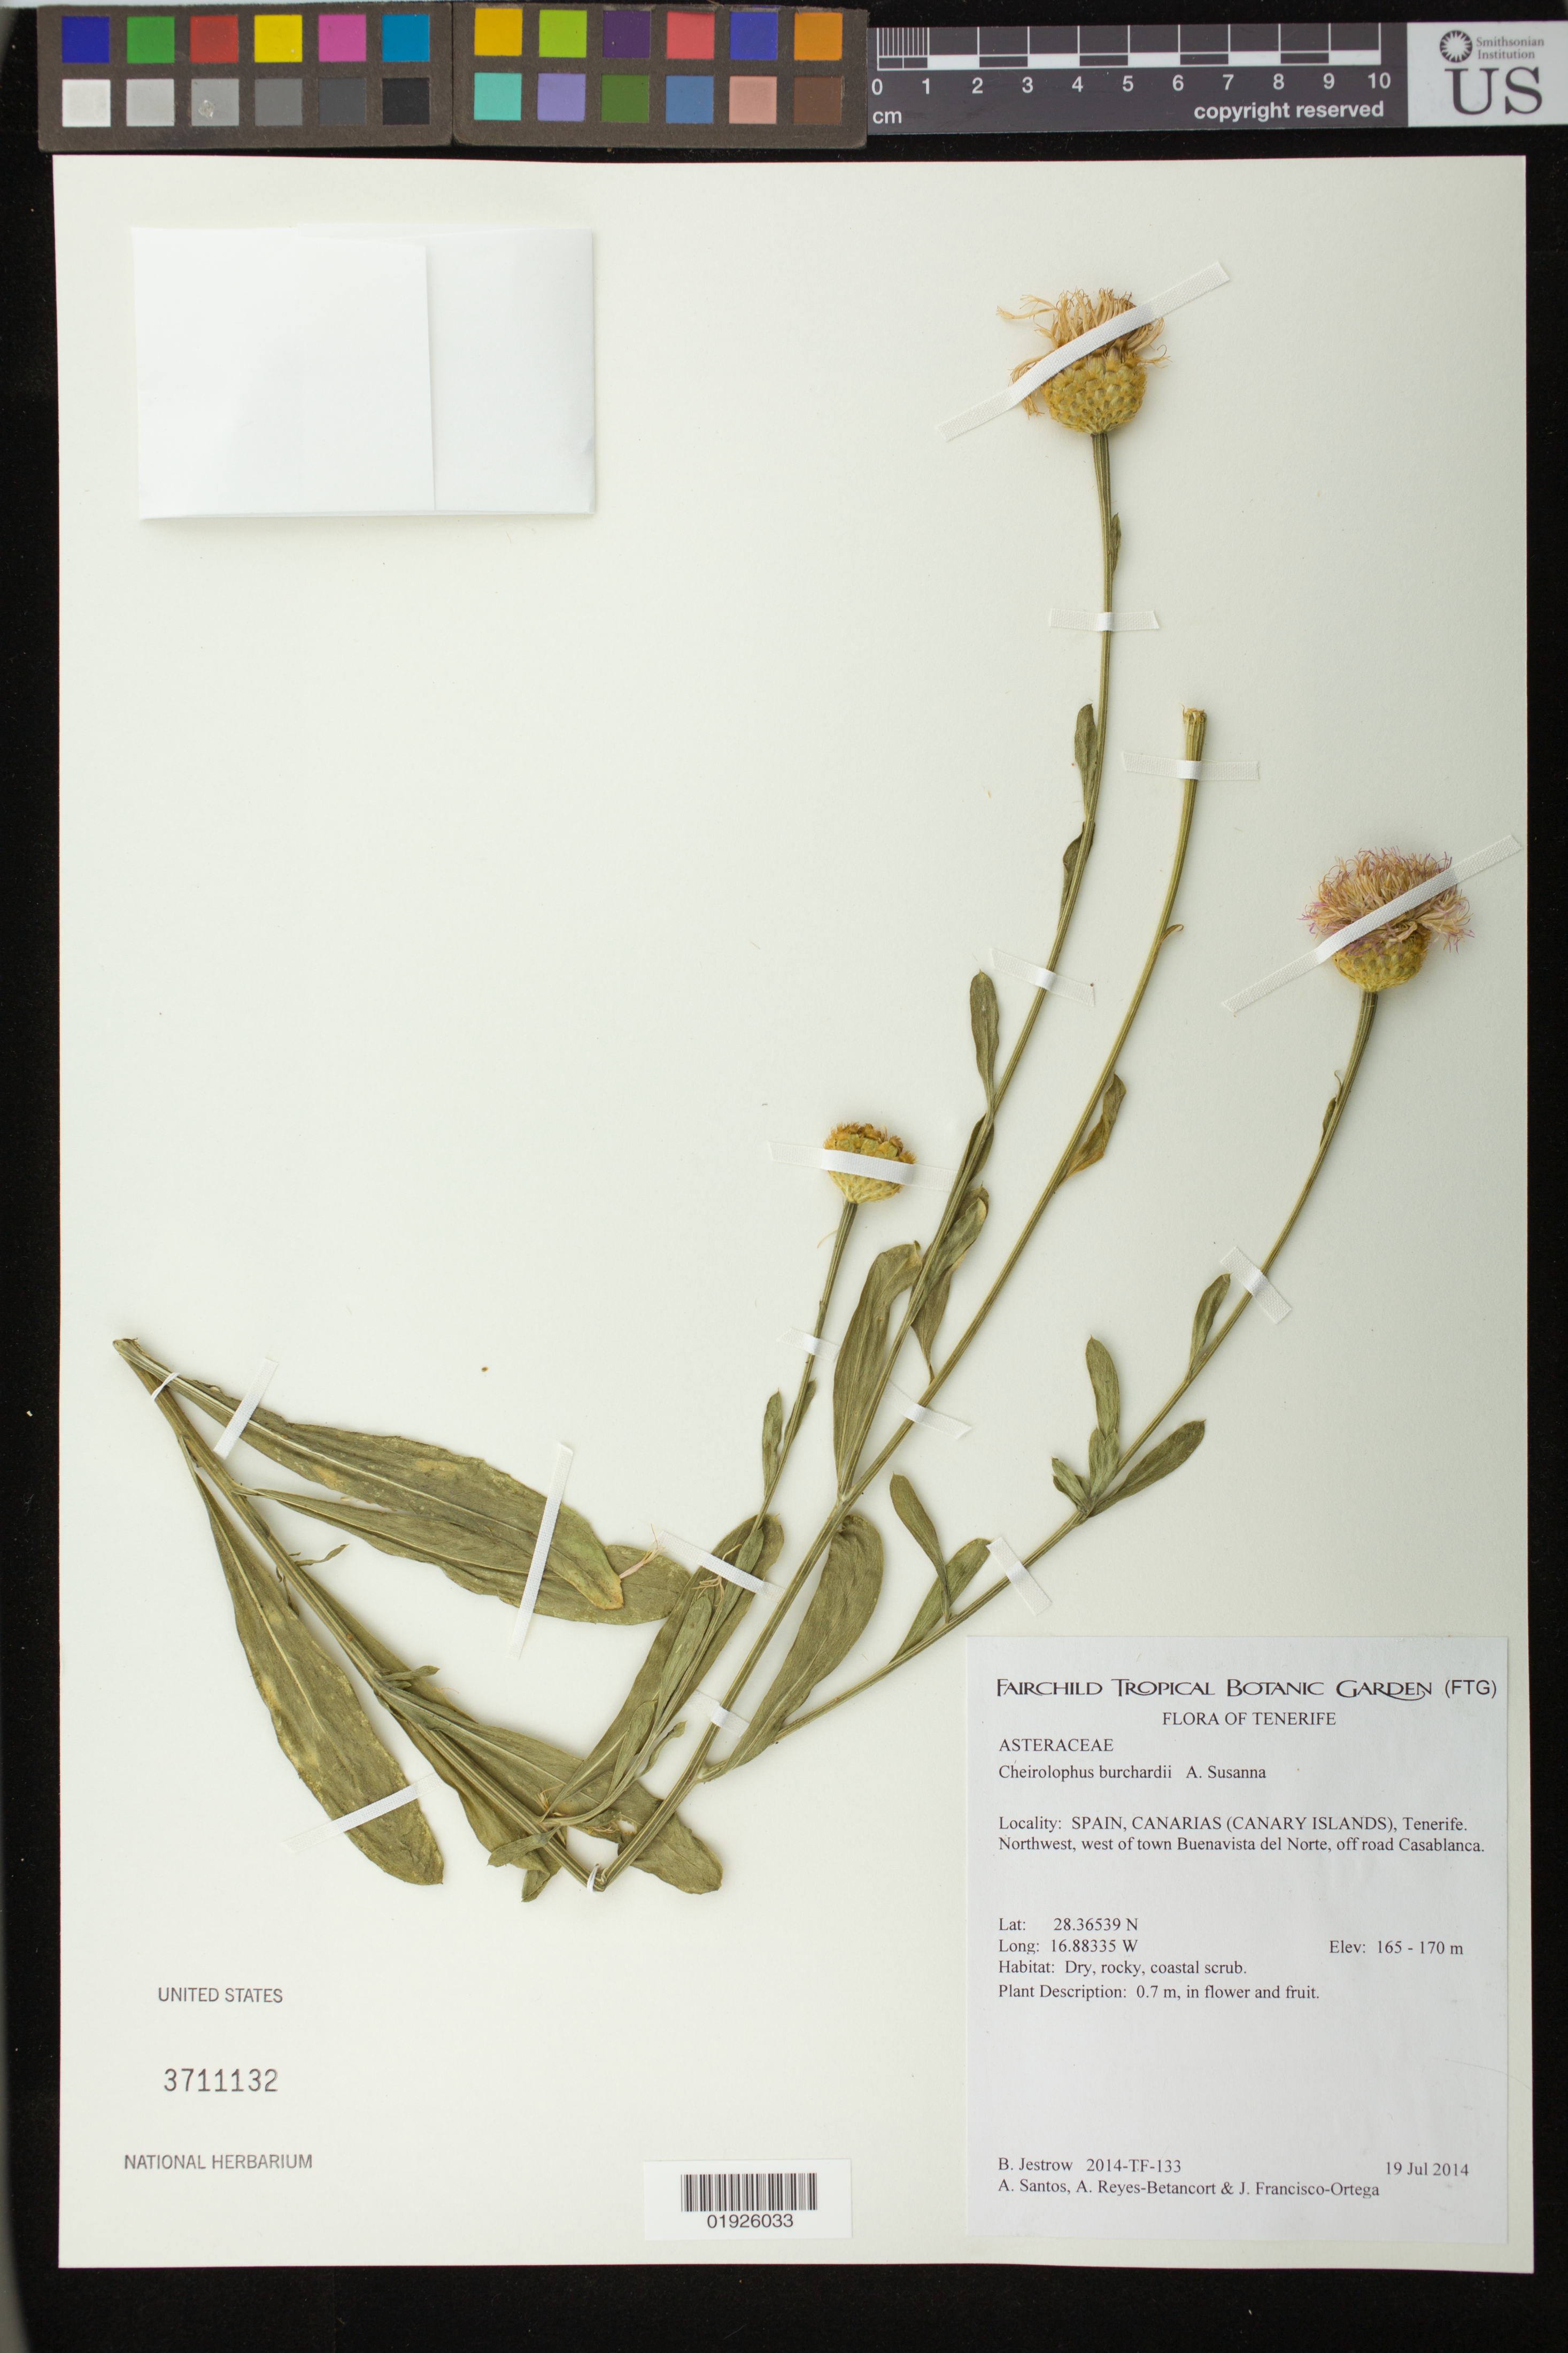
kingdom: Plantae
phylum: Tracheophyta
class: Magnoliopsida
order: Asterales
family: Asteraceae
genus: Cheirolophus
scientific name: Cheirolophus canariensis subsp. subexpinnata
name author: (Burchard ex) G. Kunkel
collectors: B. Jestrow, A. Santos, A. Reyes-Betancort & J. Fransisco-Ortega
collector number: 2014-TF-133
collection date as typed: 19 Jul 2014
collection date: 2014-07-19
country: Spain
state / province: Canarias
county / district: Santa Cruz de Tenerife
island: Tenerife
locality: Canary Islands, Tenerife. Northwest, west of town Buenavista del Norte, off road Casablanca.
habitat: Dry, rocky, coastal scrub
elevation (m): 165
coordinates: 28.36539 N, 16.88335 W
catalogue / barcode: US 3711132